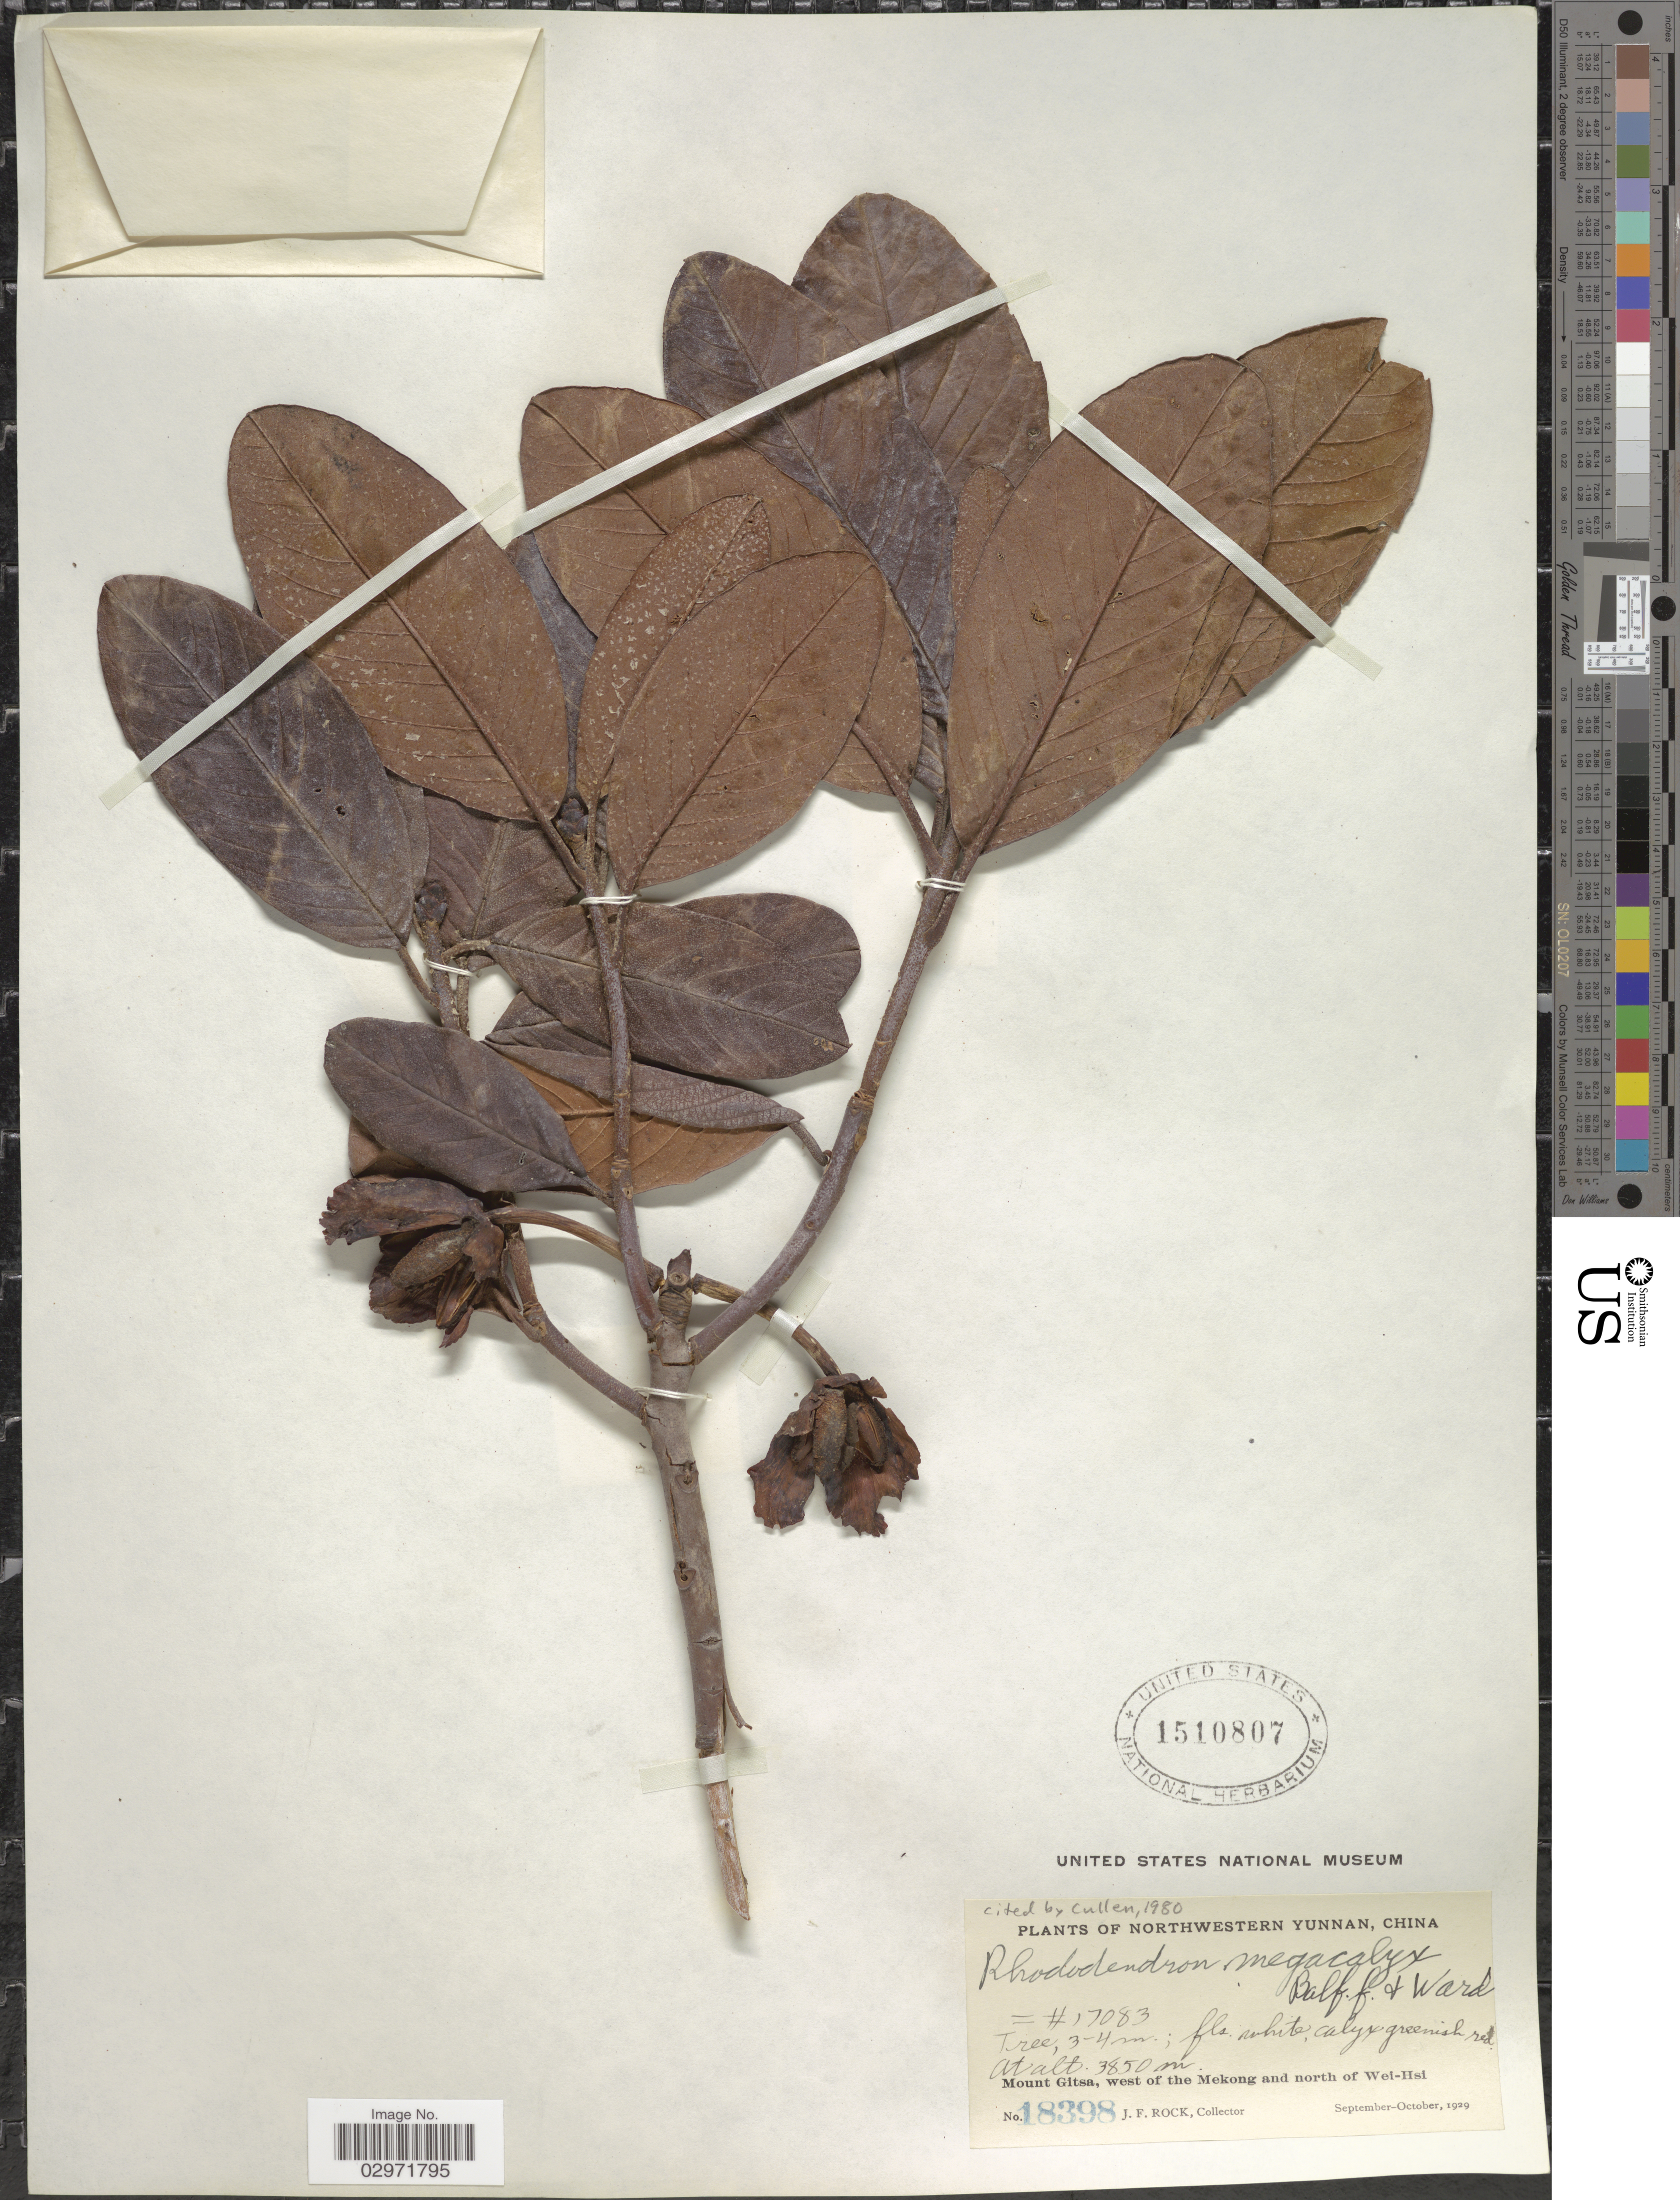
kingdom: Plantae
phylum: Tracheophyta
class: Magnoliopsida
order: Ericales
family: Ericaceae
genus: Rhododendron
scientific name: Rhododendron megacalyx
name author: Balf. f. & Ward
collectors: J. Rock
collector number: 18398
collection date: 1929-09/1929-10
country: China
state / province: Yunnan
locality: Northwestern Yunnan. Mount Gitsa, west of the Mekong and north of Wei-Hsi.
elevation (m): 3850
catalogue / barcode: US 1510807